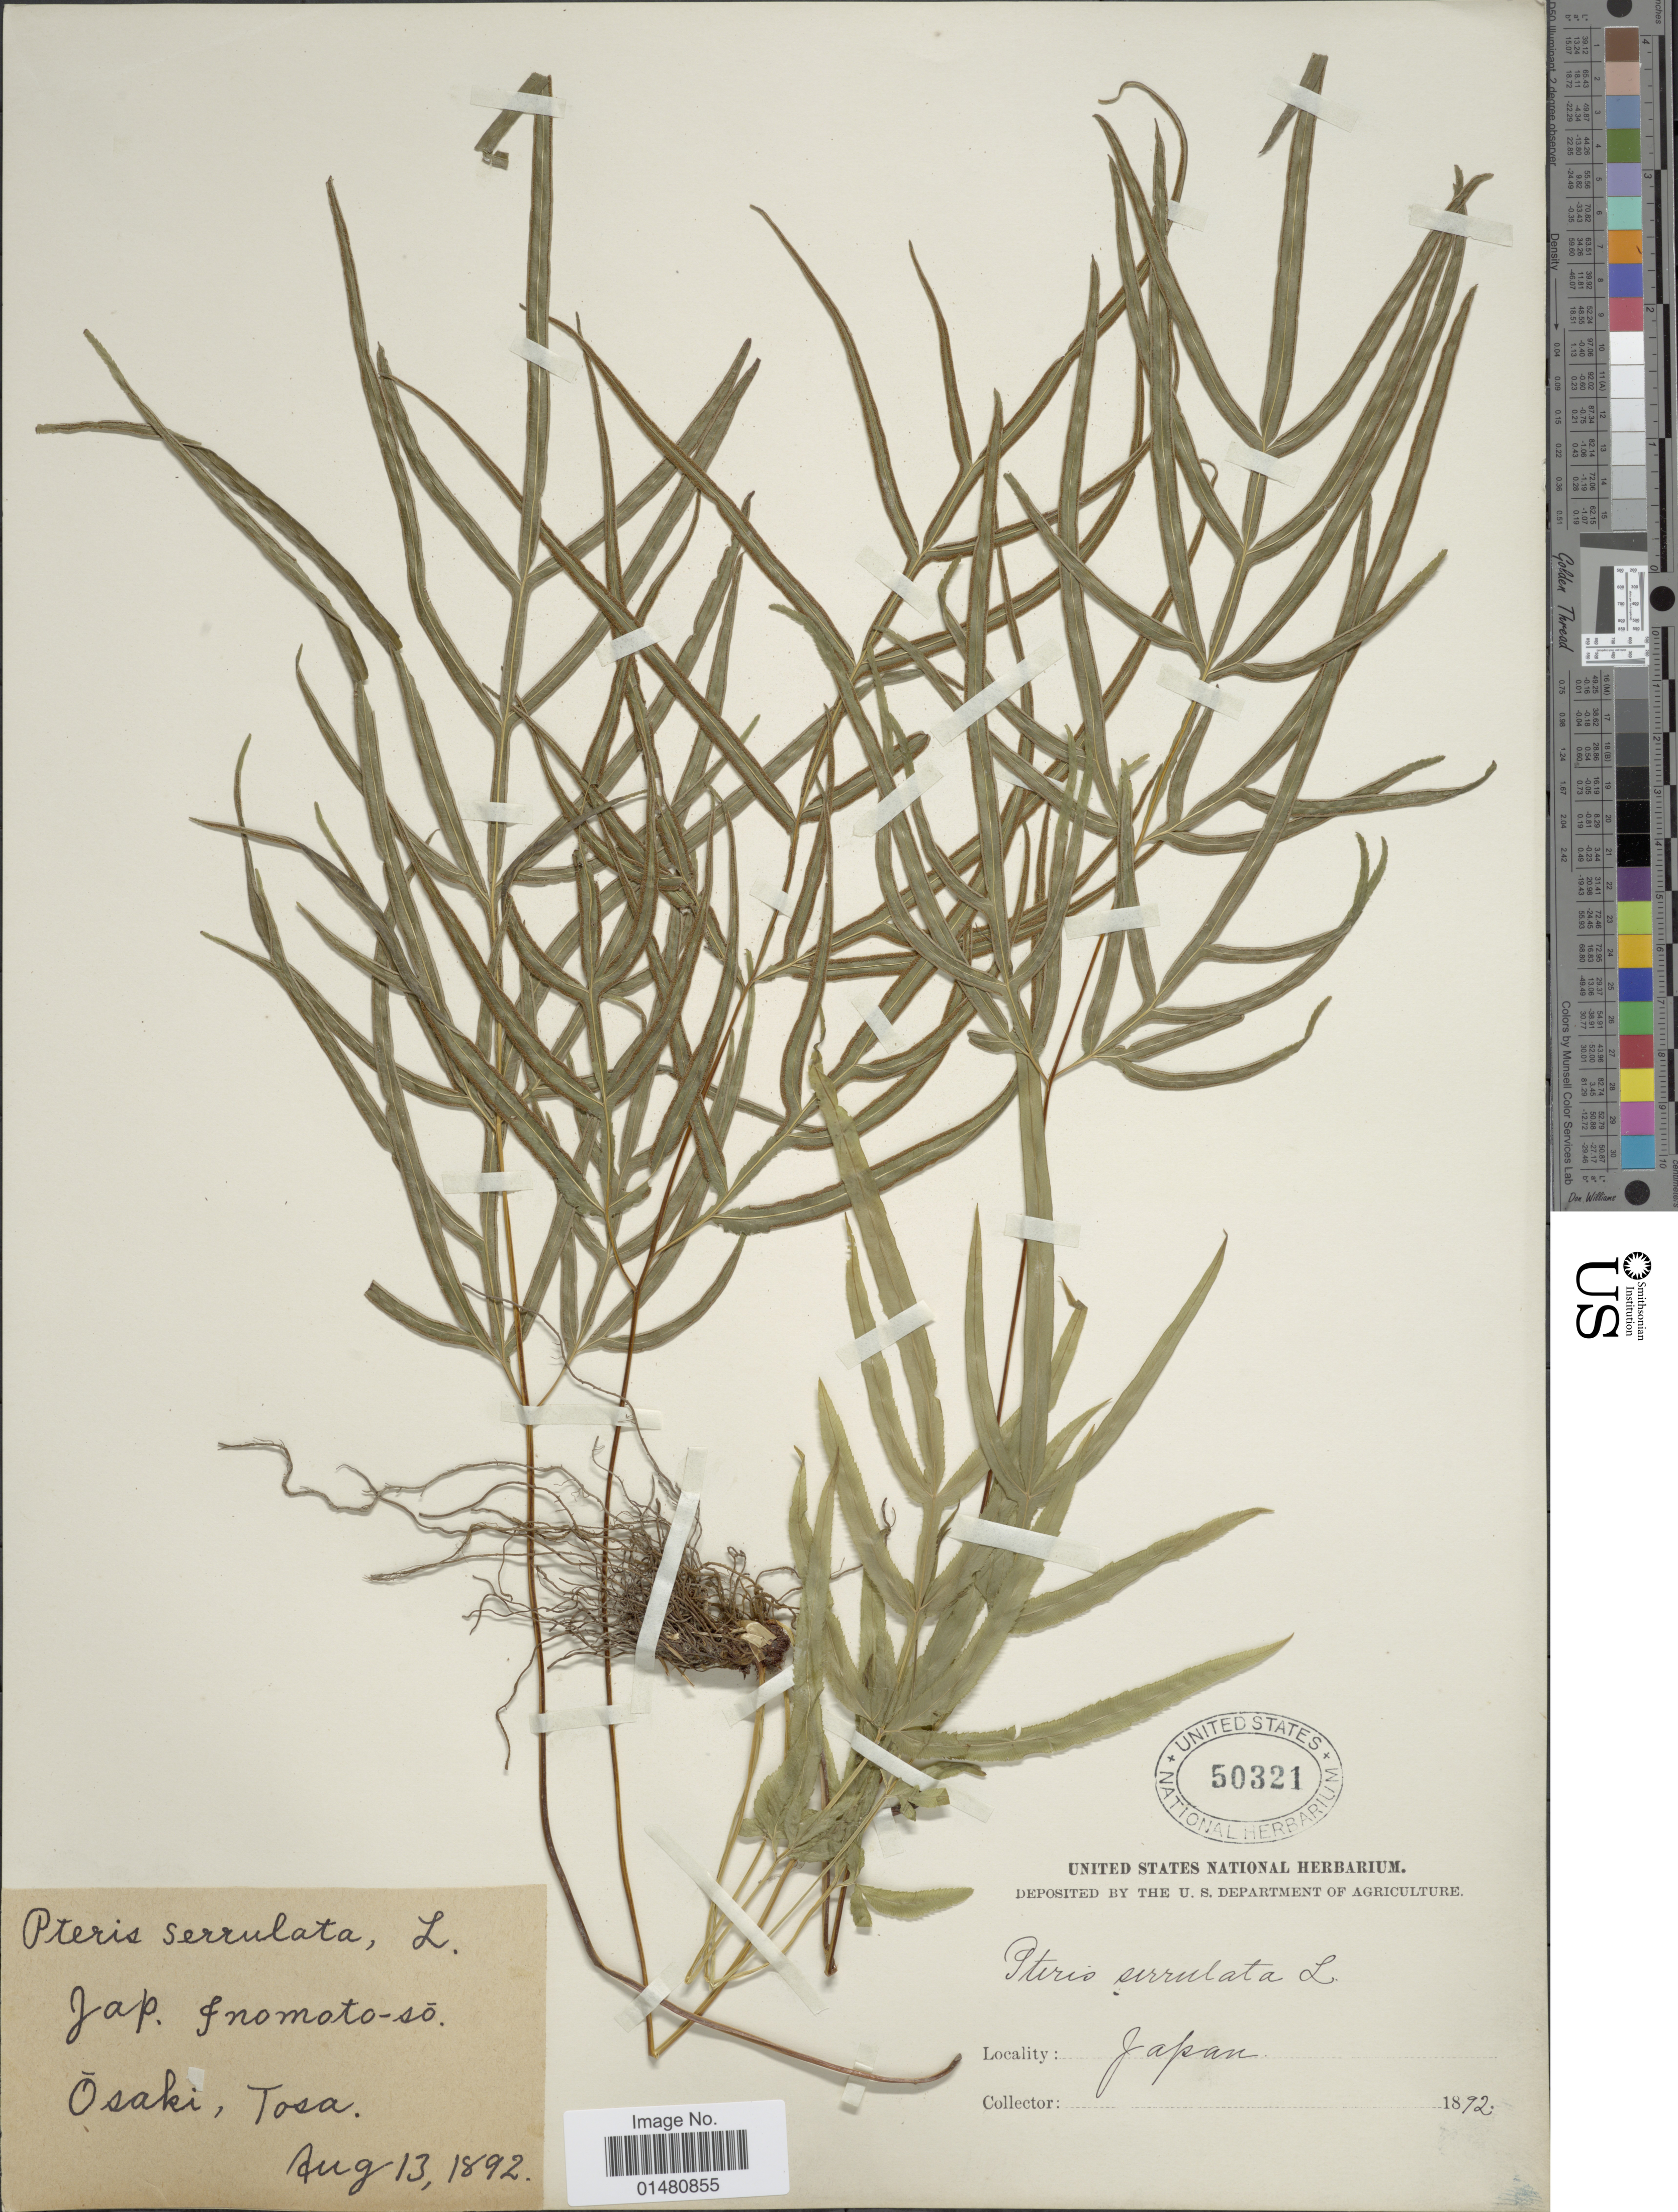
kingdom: Plantae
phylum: Tracheophyta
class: Polypodiopsida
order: Polypodiales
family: Pteridaceae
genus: Pteris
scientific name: Pteris multifida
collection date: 1892-08-13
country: Japan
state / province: Koti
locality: Inomoto-so, Osaki, Tosa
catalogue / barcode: US 50321